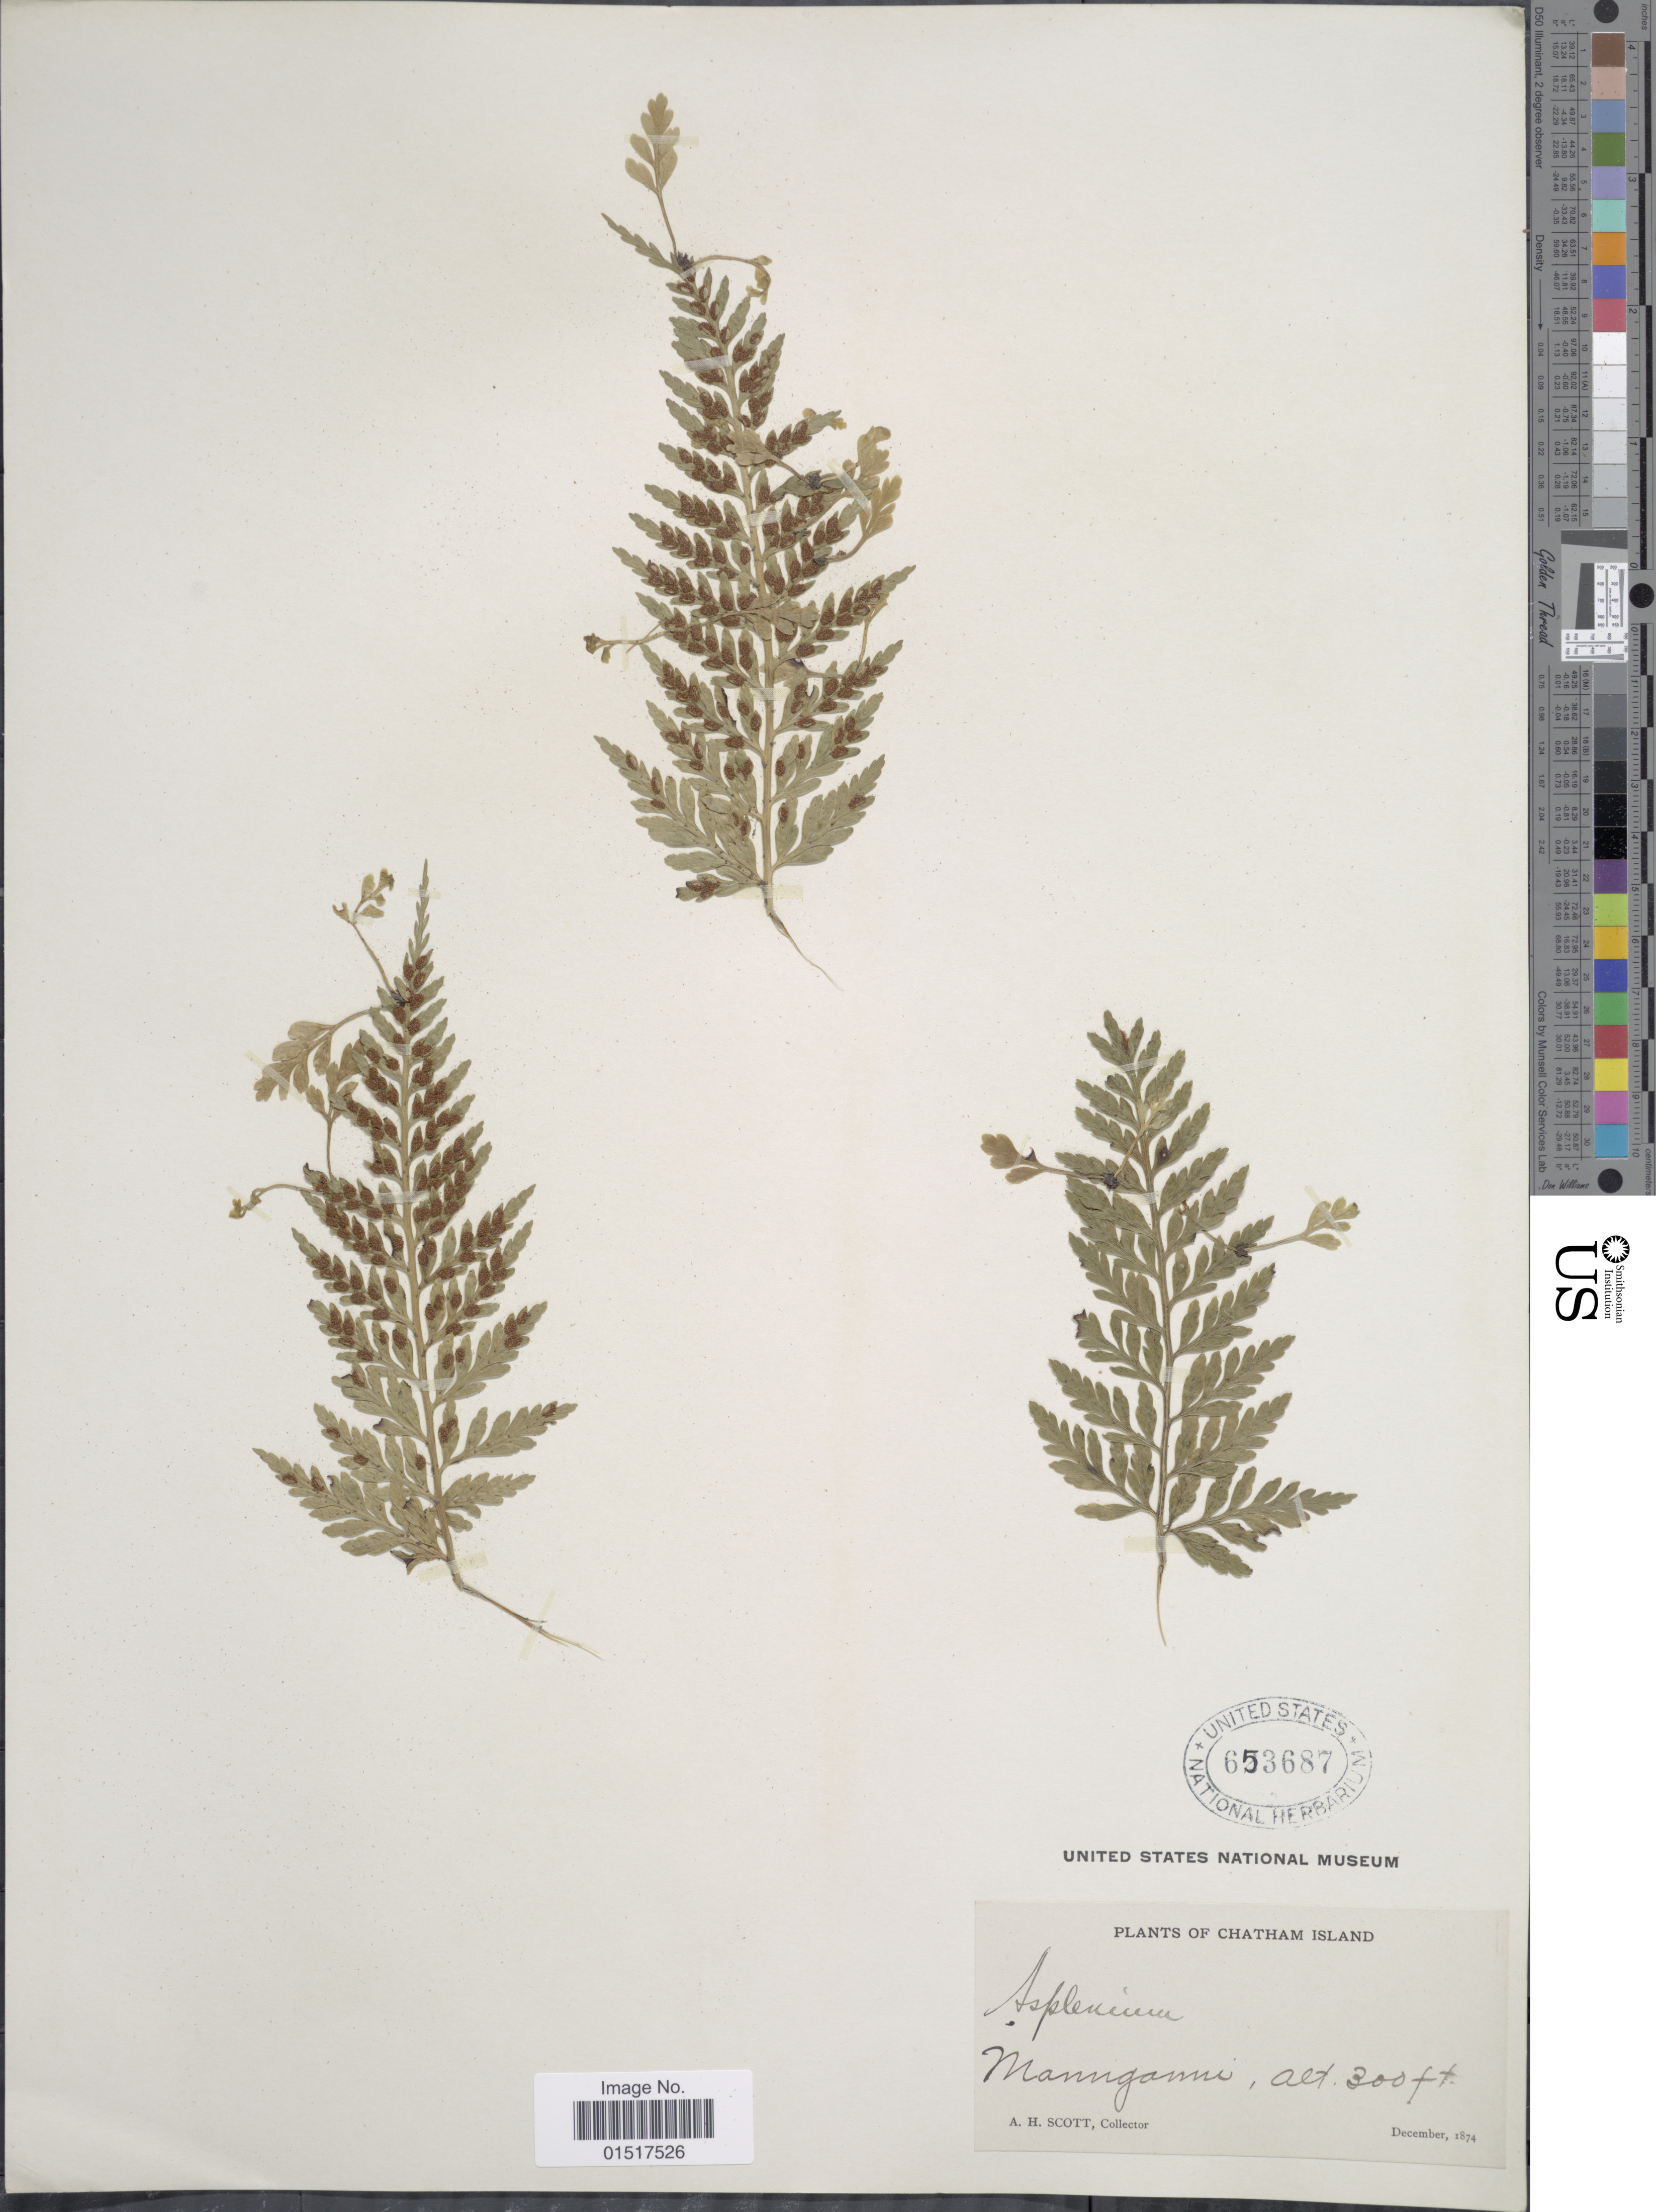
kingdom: Plantae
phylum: Tracheophyta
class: Polypodiopsida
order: Polypodiales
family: Aspleniaceae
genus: Asplenium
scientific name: Asplenium bulbiferum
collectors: A. H. Scott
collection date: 1874-12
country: New Zealand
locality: Chatham Island. Maunganui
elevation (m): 91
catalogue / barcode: US 653687